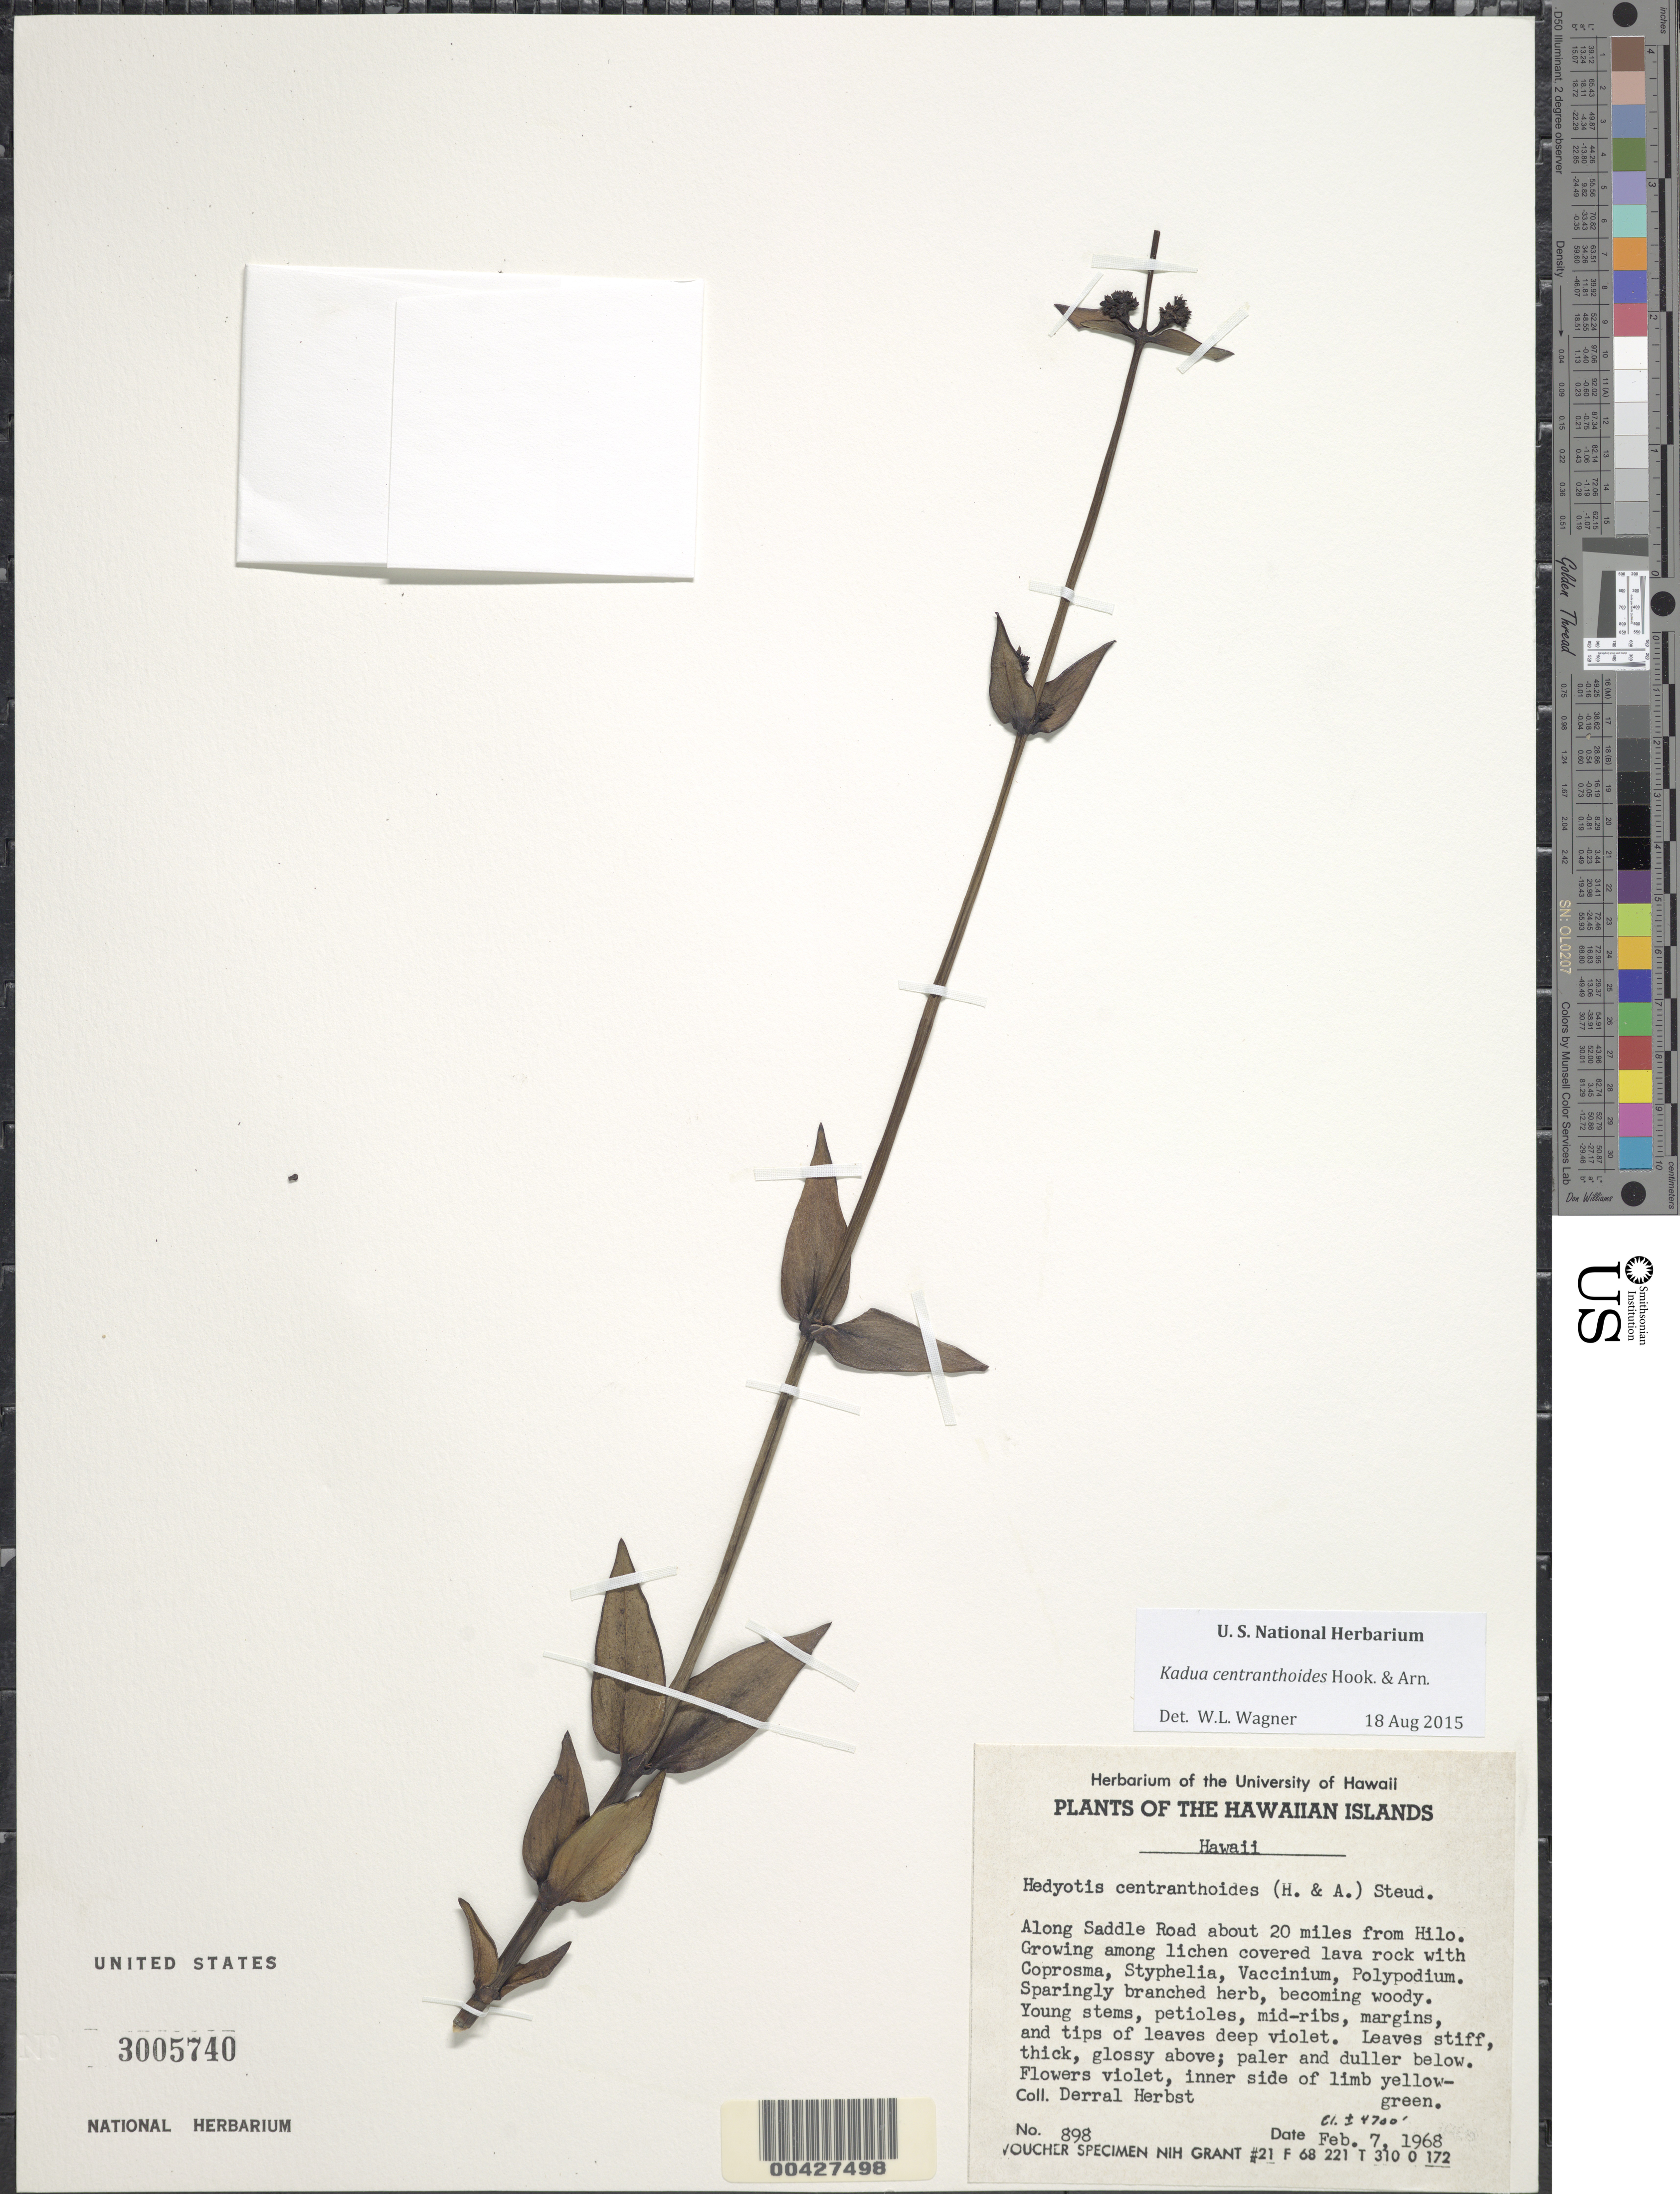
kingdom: Plantae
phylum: Tracheophyta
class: Magnoliopsida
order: Gentianales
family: Rubiaceae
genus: Kadua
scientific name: Kadua centranthoides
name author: Hook. & Arn.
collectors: D. R. Herbst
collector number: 898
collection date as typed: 7 Feb 1968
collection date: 1968-02-07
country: United States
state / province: Hawaii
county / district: Hawaii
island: Hawaii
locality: Along Saddle Road about 20 miles from Hilo.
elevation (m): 1433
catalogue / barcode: US 3005740